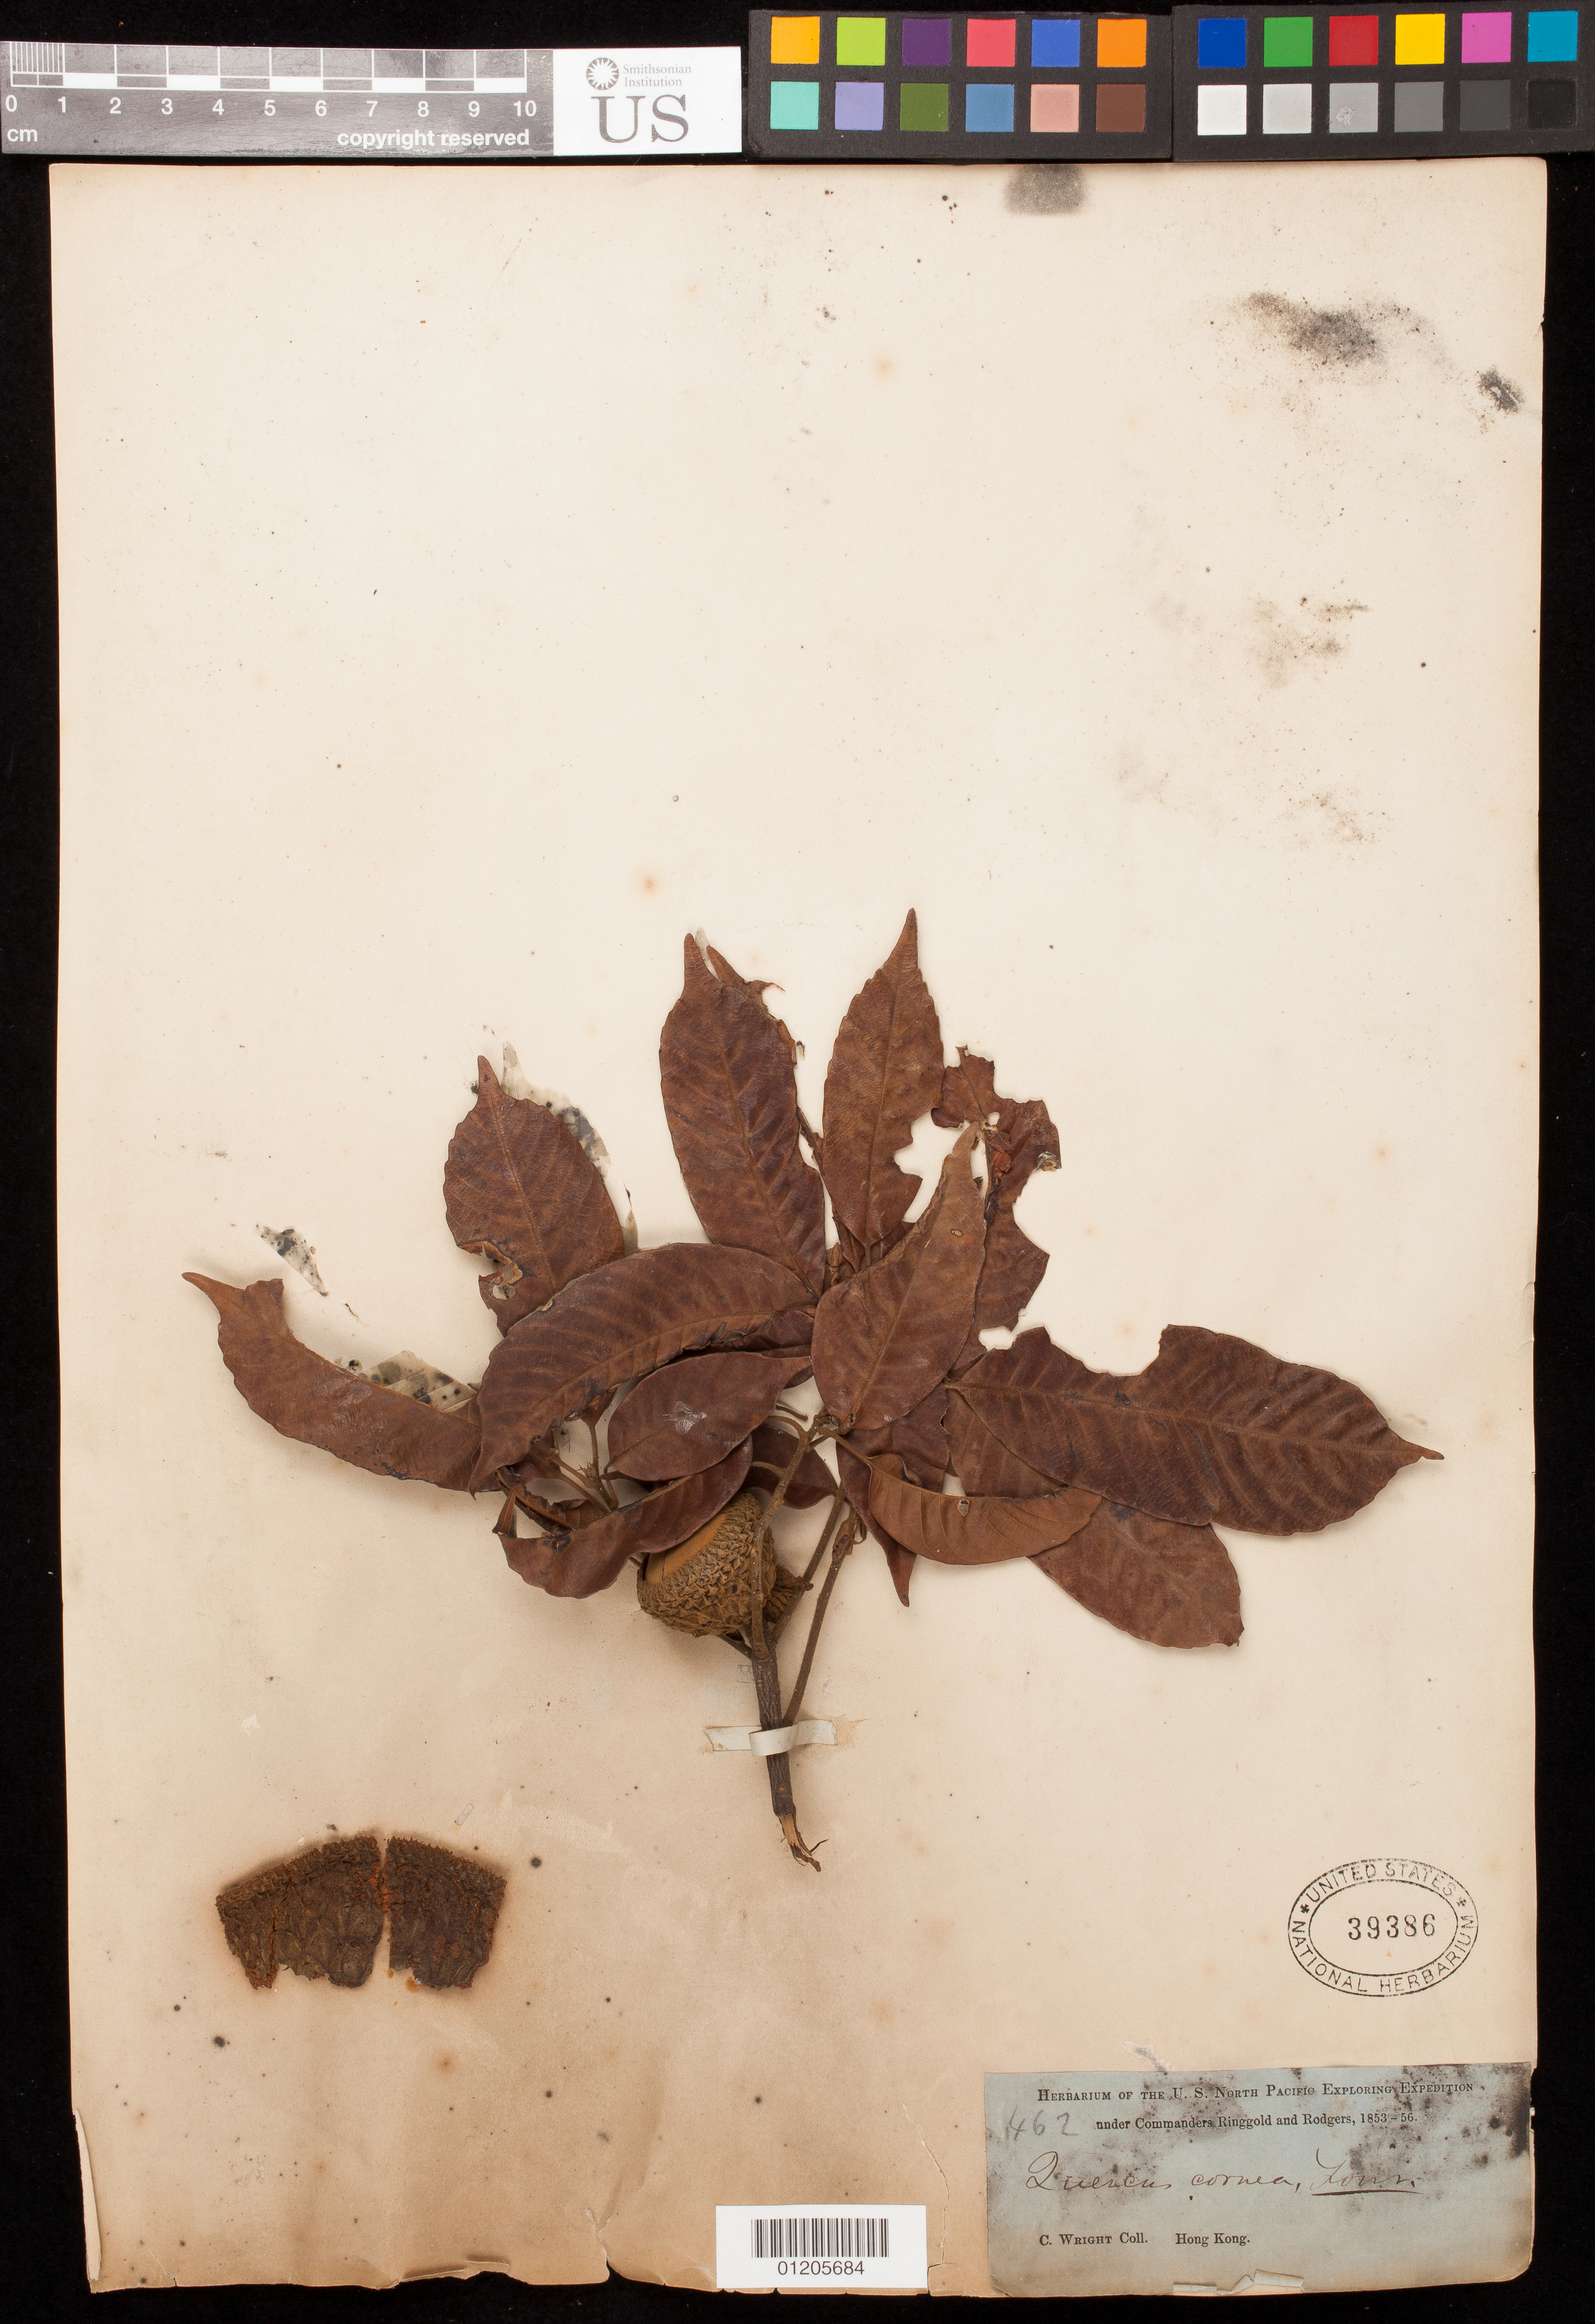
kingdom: Plantae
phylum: Tracheophyta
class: Liliopsida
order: Alismatales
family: Potamogetonaceae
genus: Potamogeton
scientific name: Potamogeton crispus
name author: L.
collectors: C. Wright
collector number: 322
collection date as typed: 1853 to -- --- 1856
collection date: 1853/1856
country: Japan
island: Ryukyu Islands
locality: Loo Choo Islands.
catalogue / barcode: US 71275